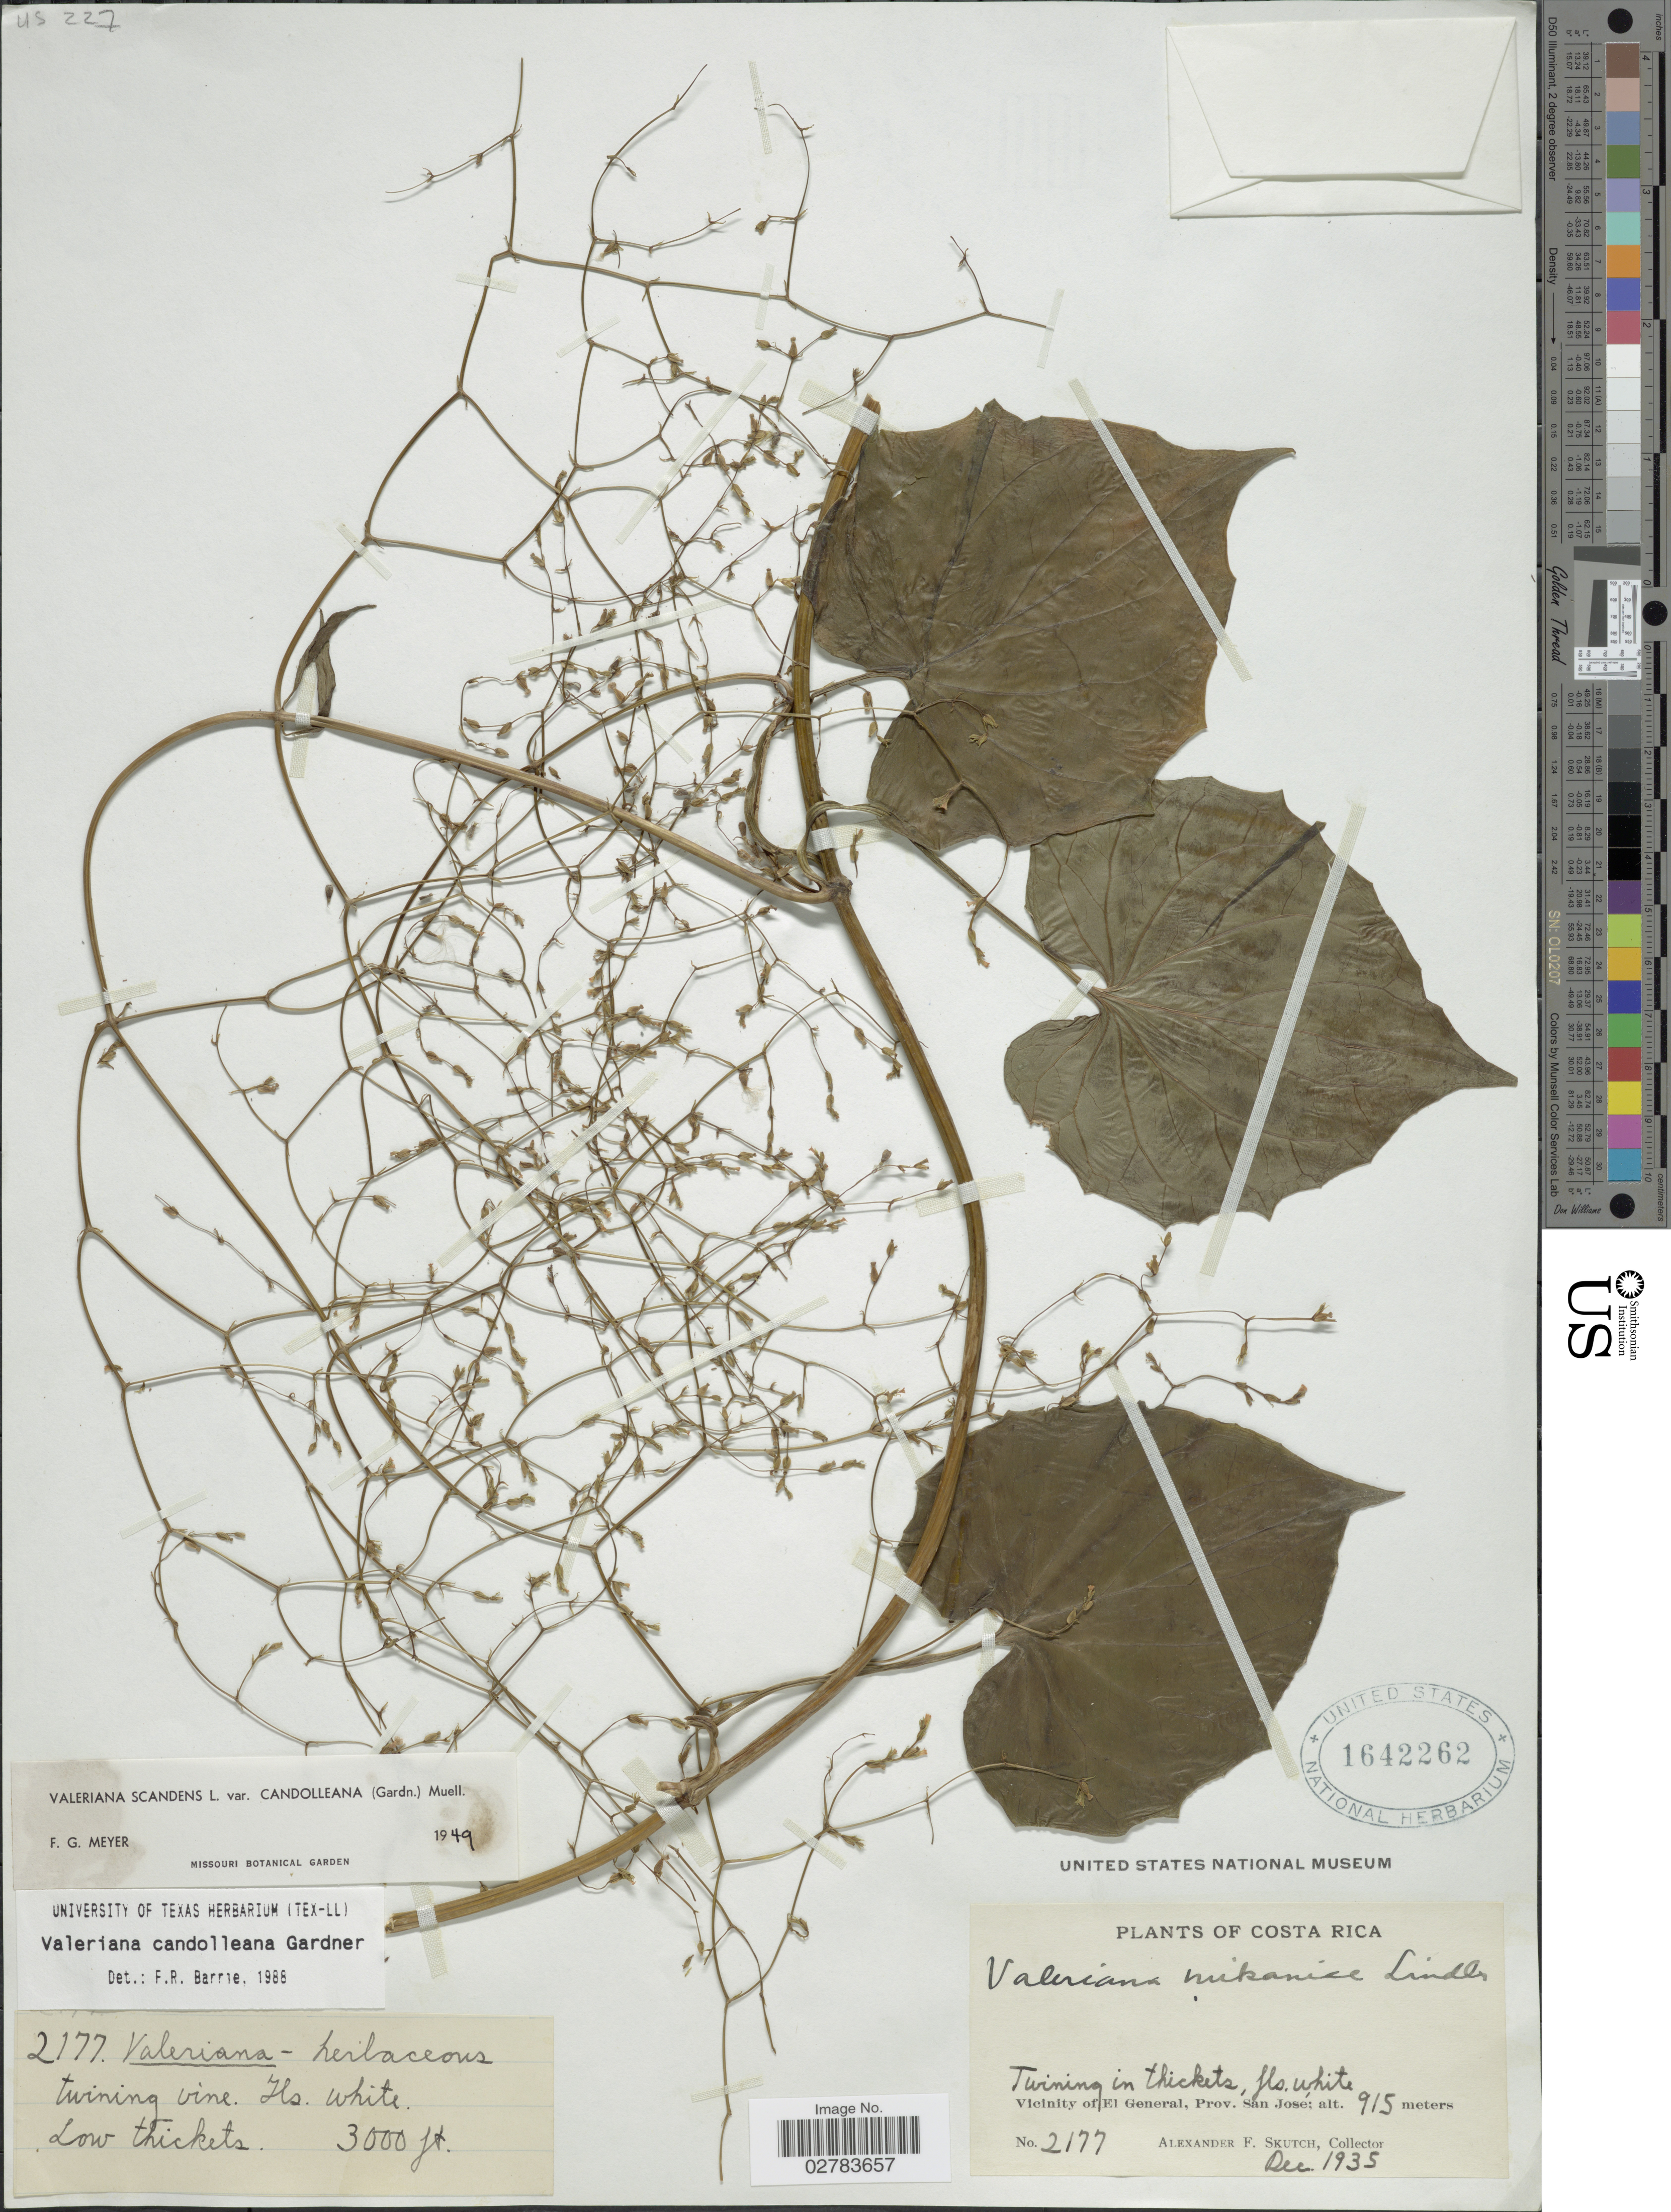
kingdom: Plantae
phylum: Tracheophyta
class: Magnoliopsida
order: Dipsacales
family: Caprifoliaceae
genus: Valeriana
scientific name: Valeriana candolleana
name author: Gardner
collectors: A. F. Skutch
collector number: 2177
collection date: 1935-12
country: Costa Rica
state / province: San José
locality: Vicinity of El General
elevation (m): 915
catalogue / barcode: US 1642262